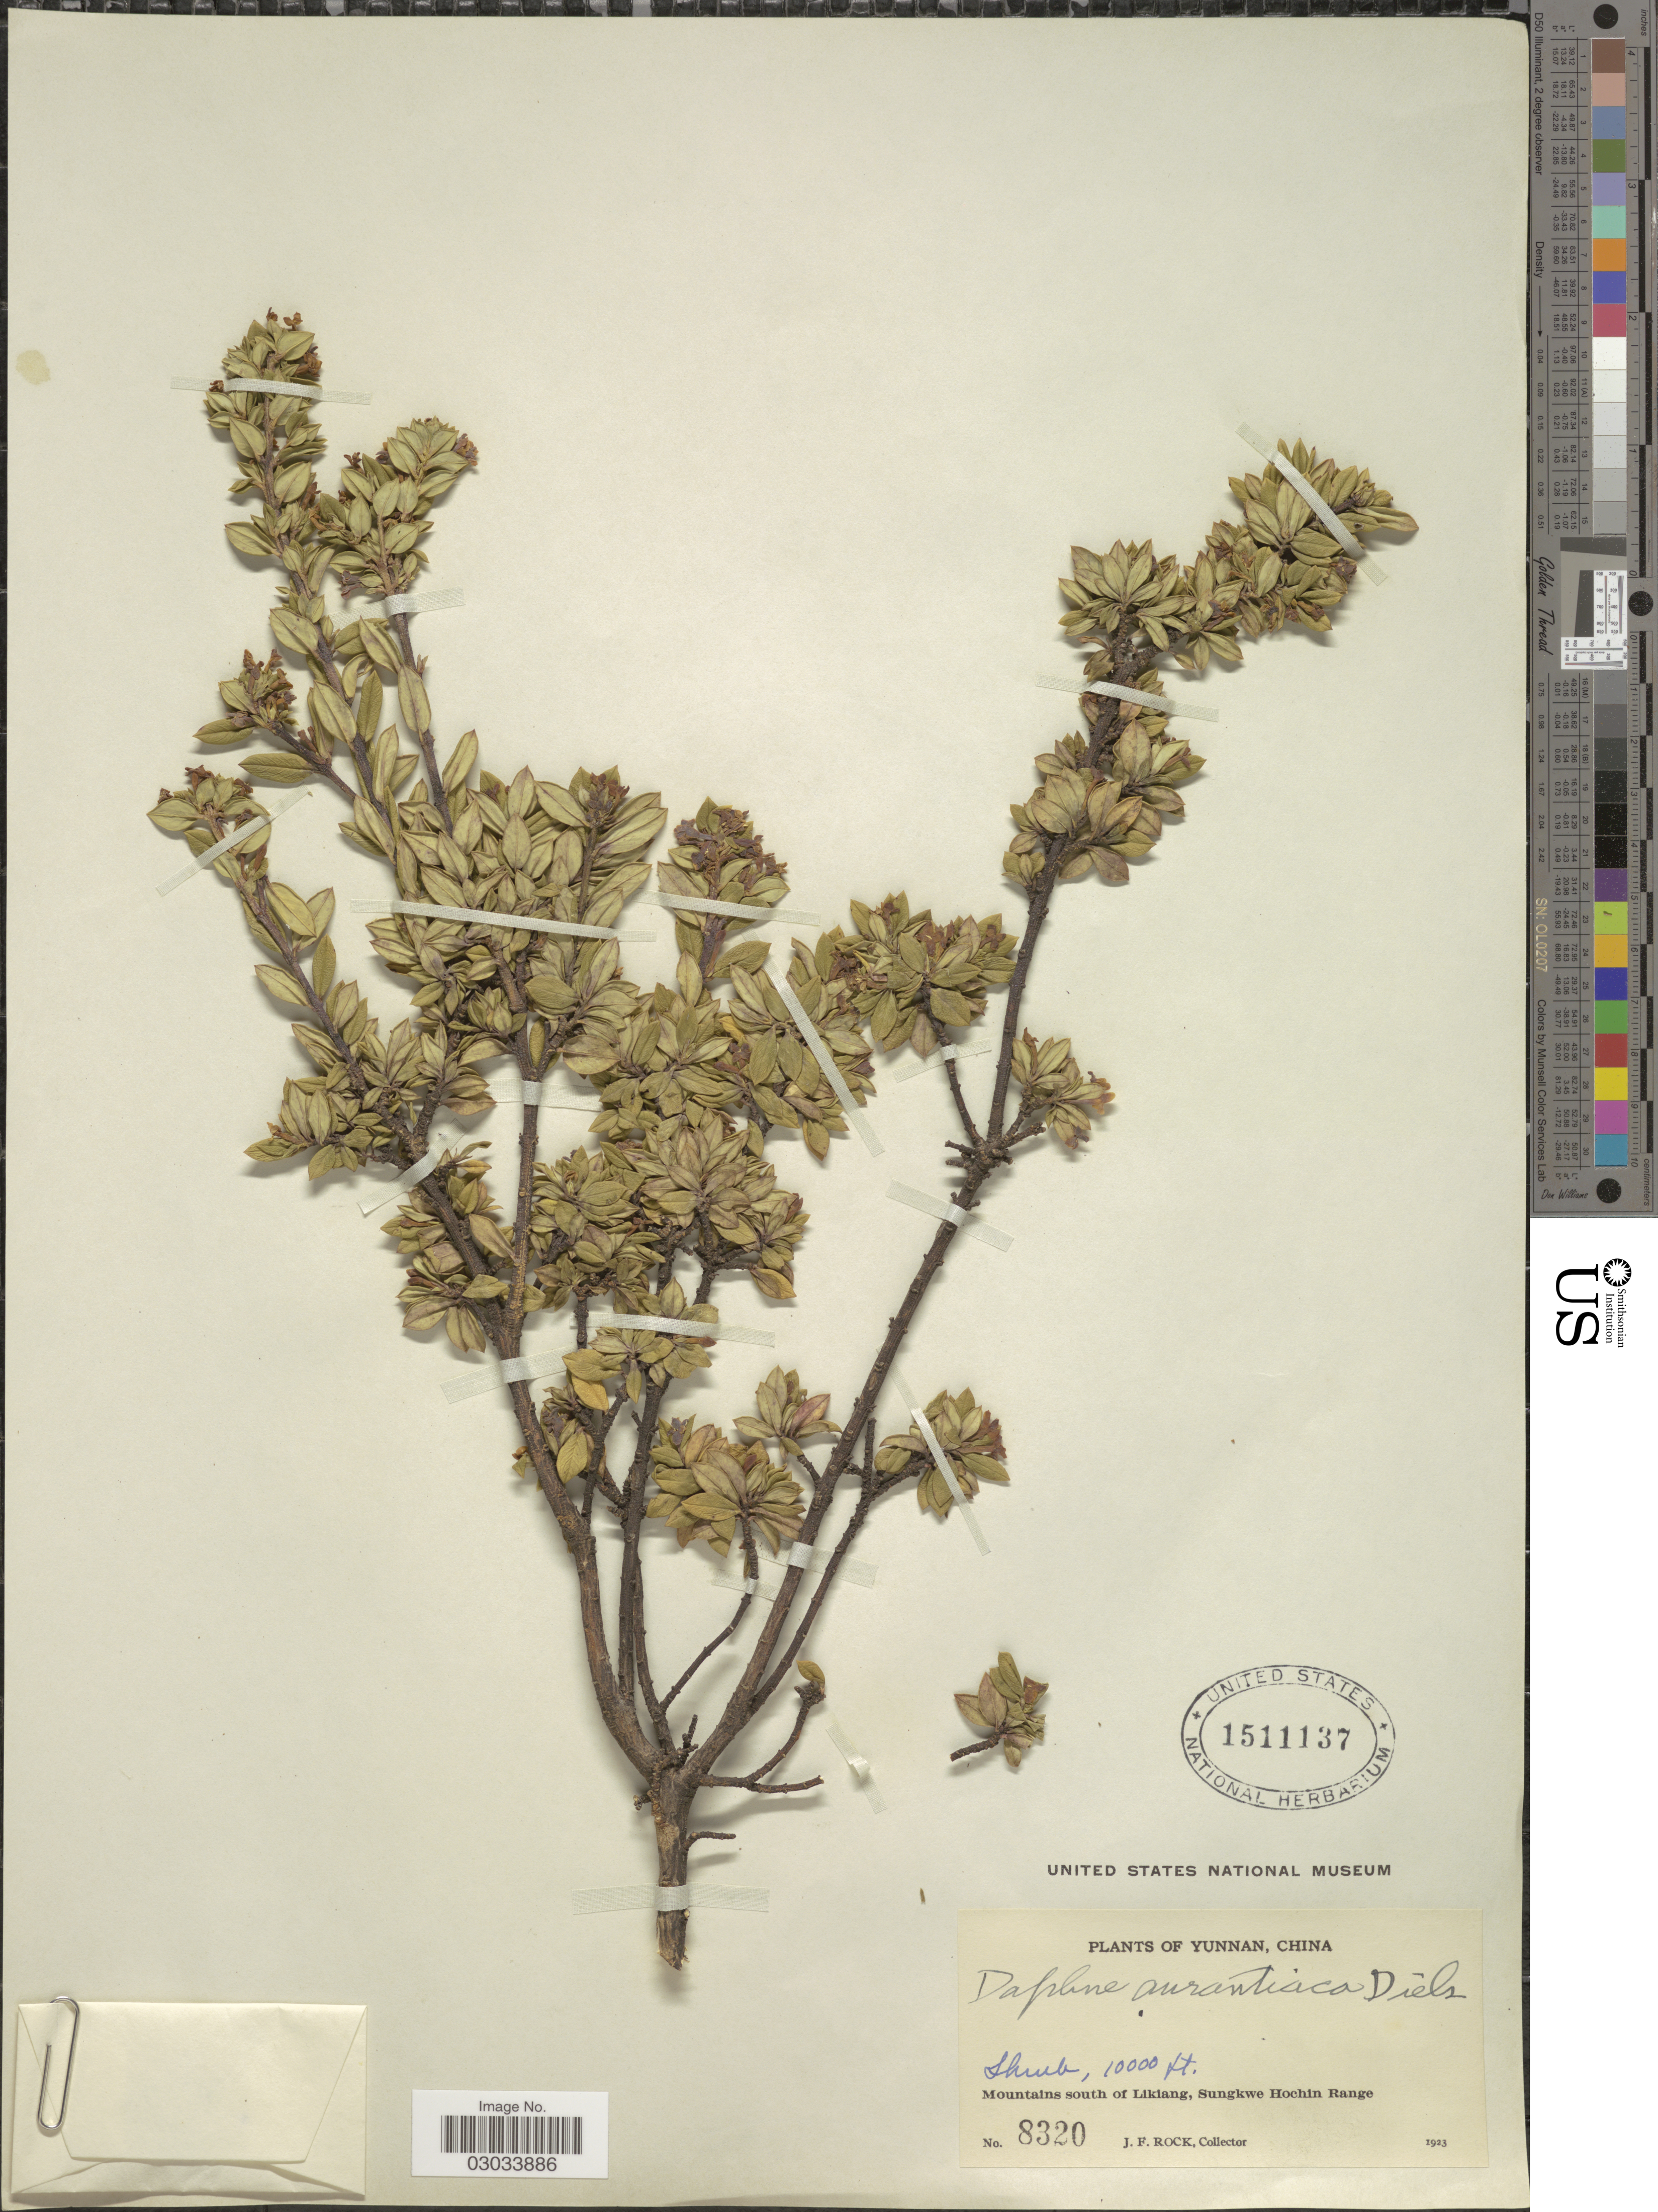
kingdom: Plantae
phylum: Tracheophyta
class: Magnoliopsida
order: Malvales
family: Thymelaeaceae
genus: Daphne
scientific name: Daphne aurantiaca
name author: Diels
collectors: J. Rock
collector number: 8320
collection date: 1923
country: China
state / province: Yunnan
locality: Mountains south of Likiang, Sungkwe Hochin Range.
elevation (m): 3048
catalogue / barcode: US 1511137